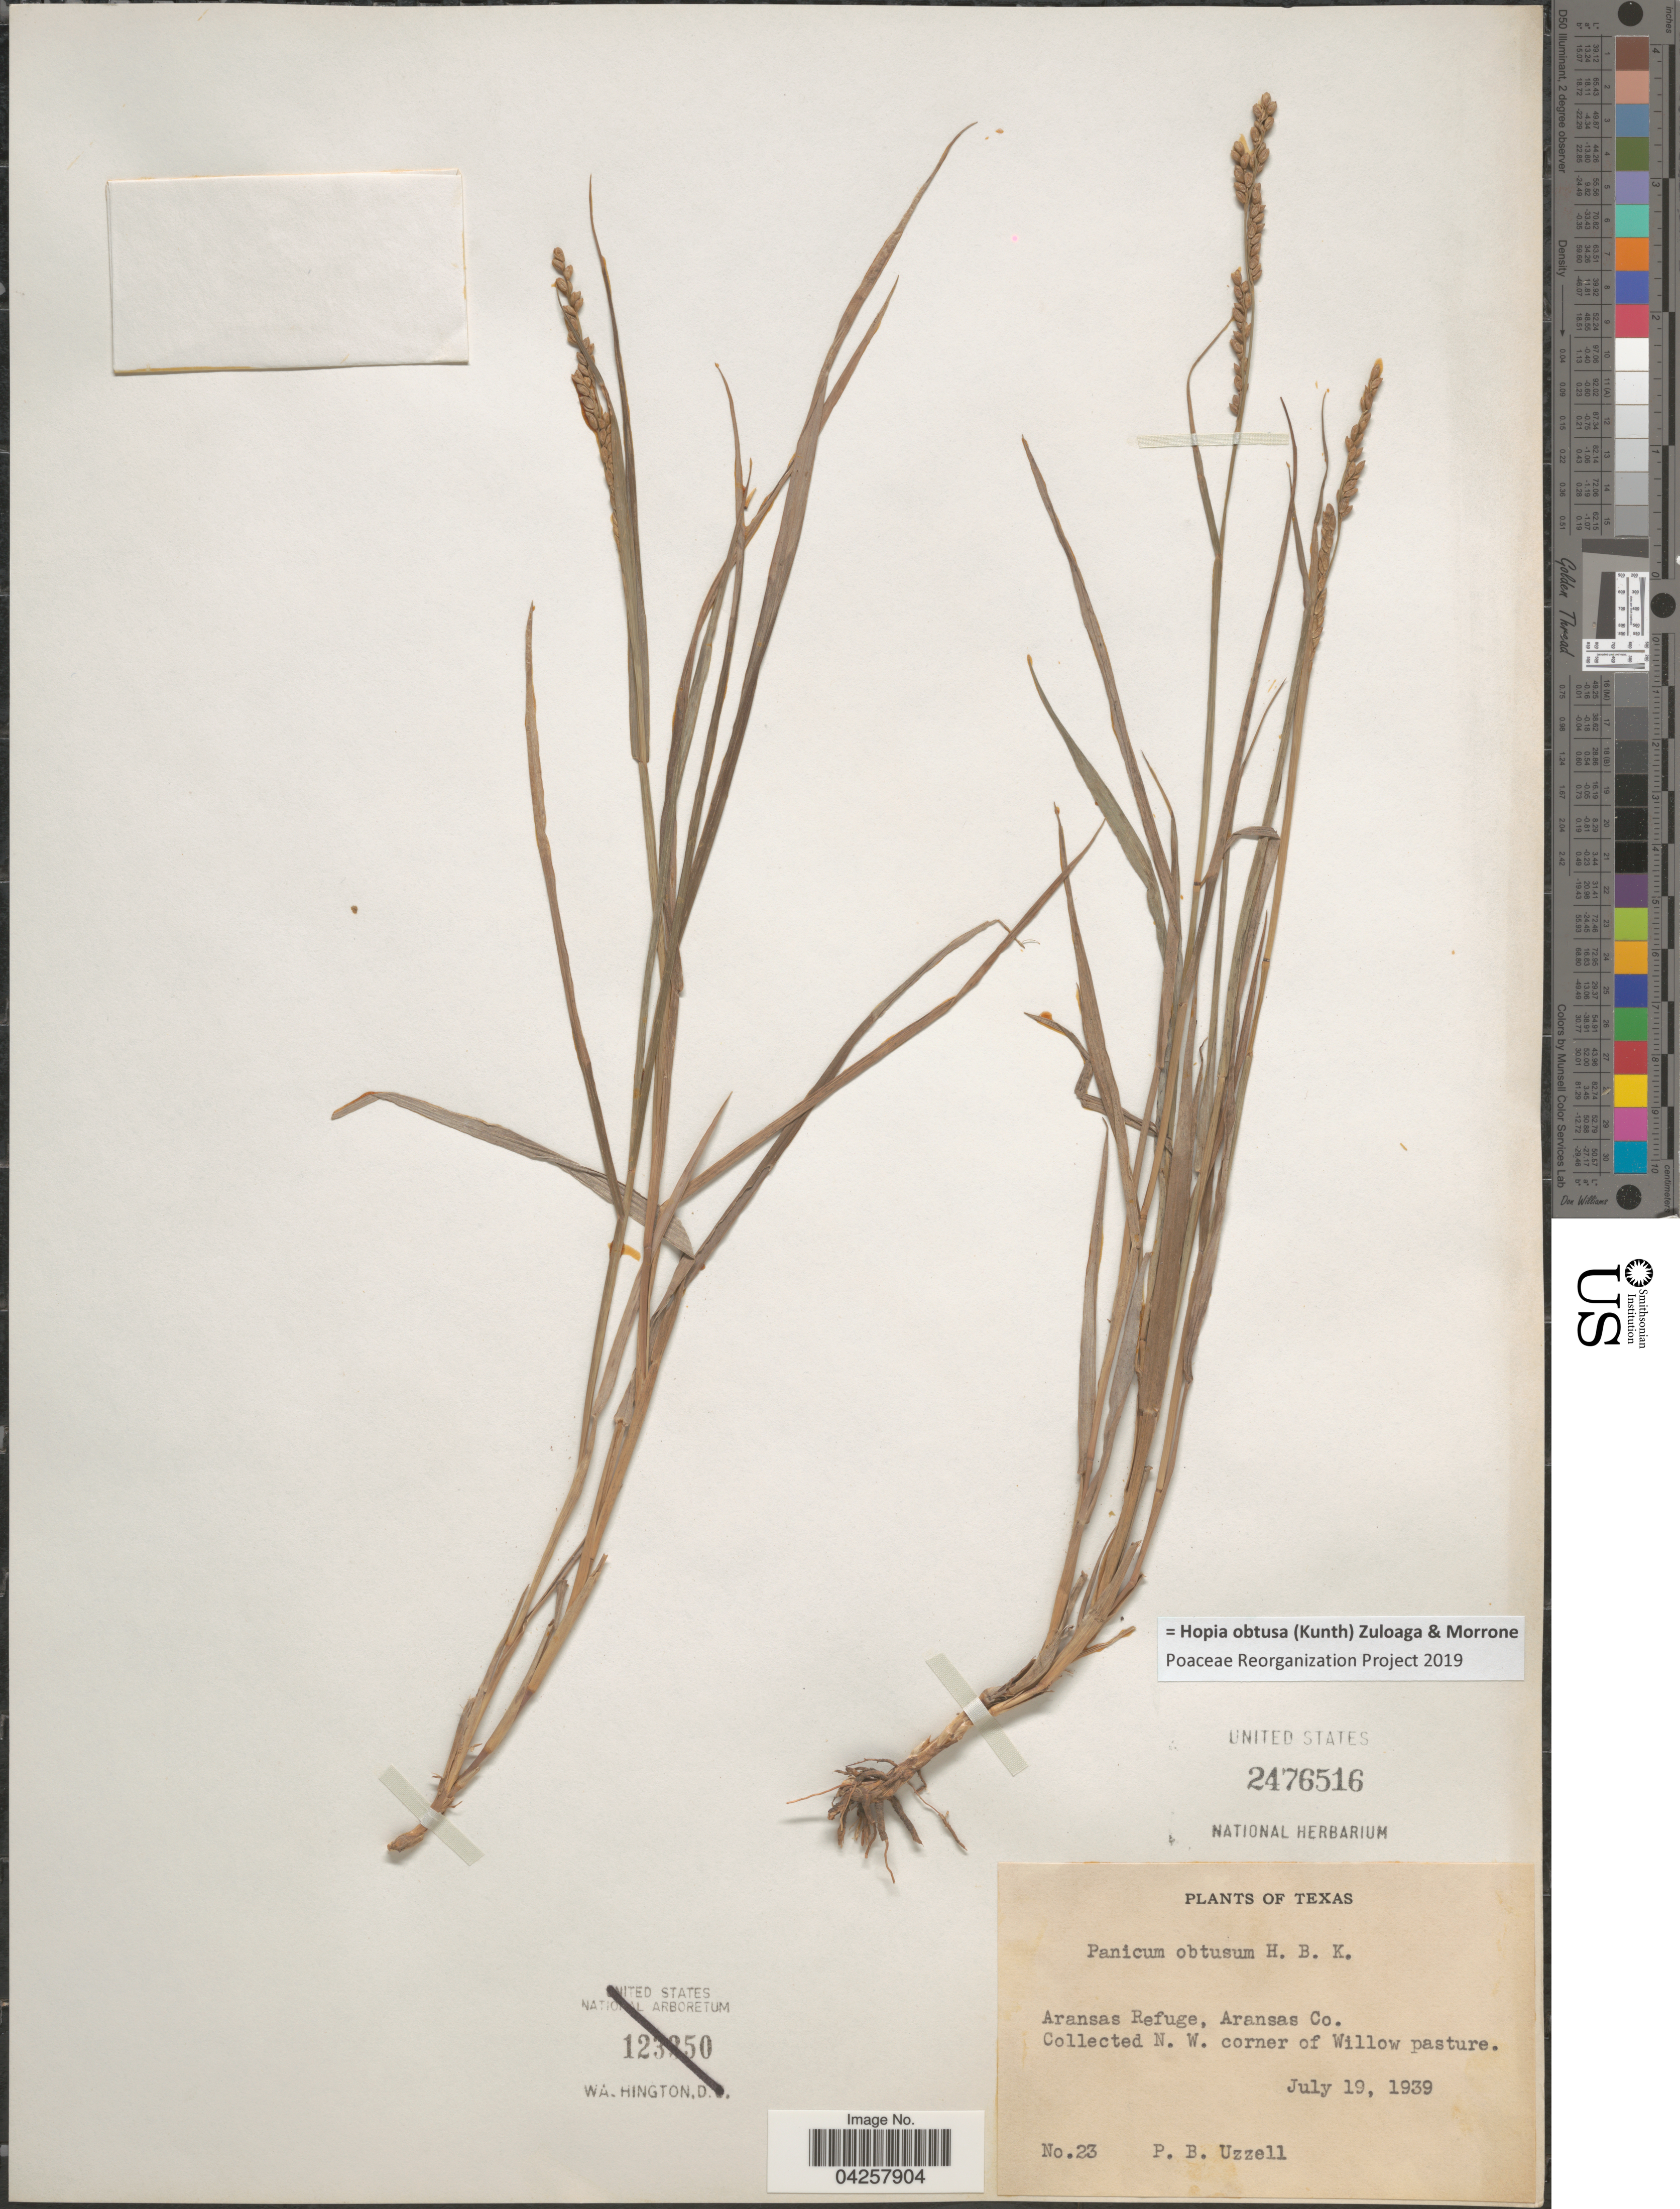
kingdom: Plantae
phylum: Tracheophyta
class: Liliopsida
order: Poales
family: Poaceae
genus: Hopia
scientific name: Hopia obtusa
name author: (Kunth) Zuloaga & Morrone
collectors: P. Uzzell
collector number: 23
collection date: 1939-07-19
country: United States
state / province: Texas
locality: Aransas Refuge, Aransas Co. N. W. corner of Willow pasture.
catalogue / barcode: US 2476516